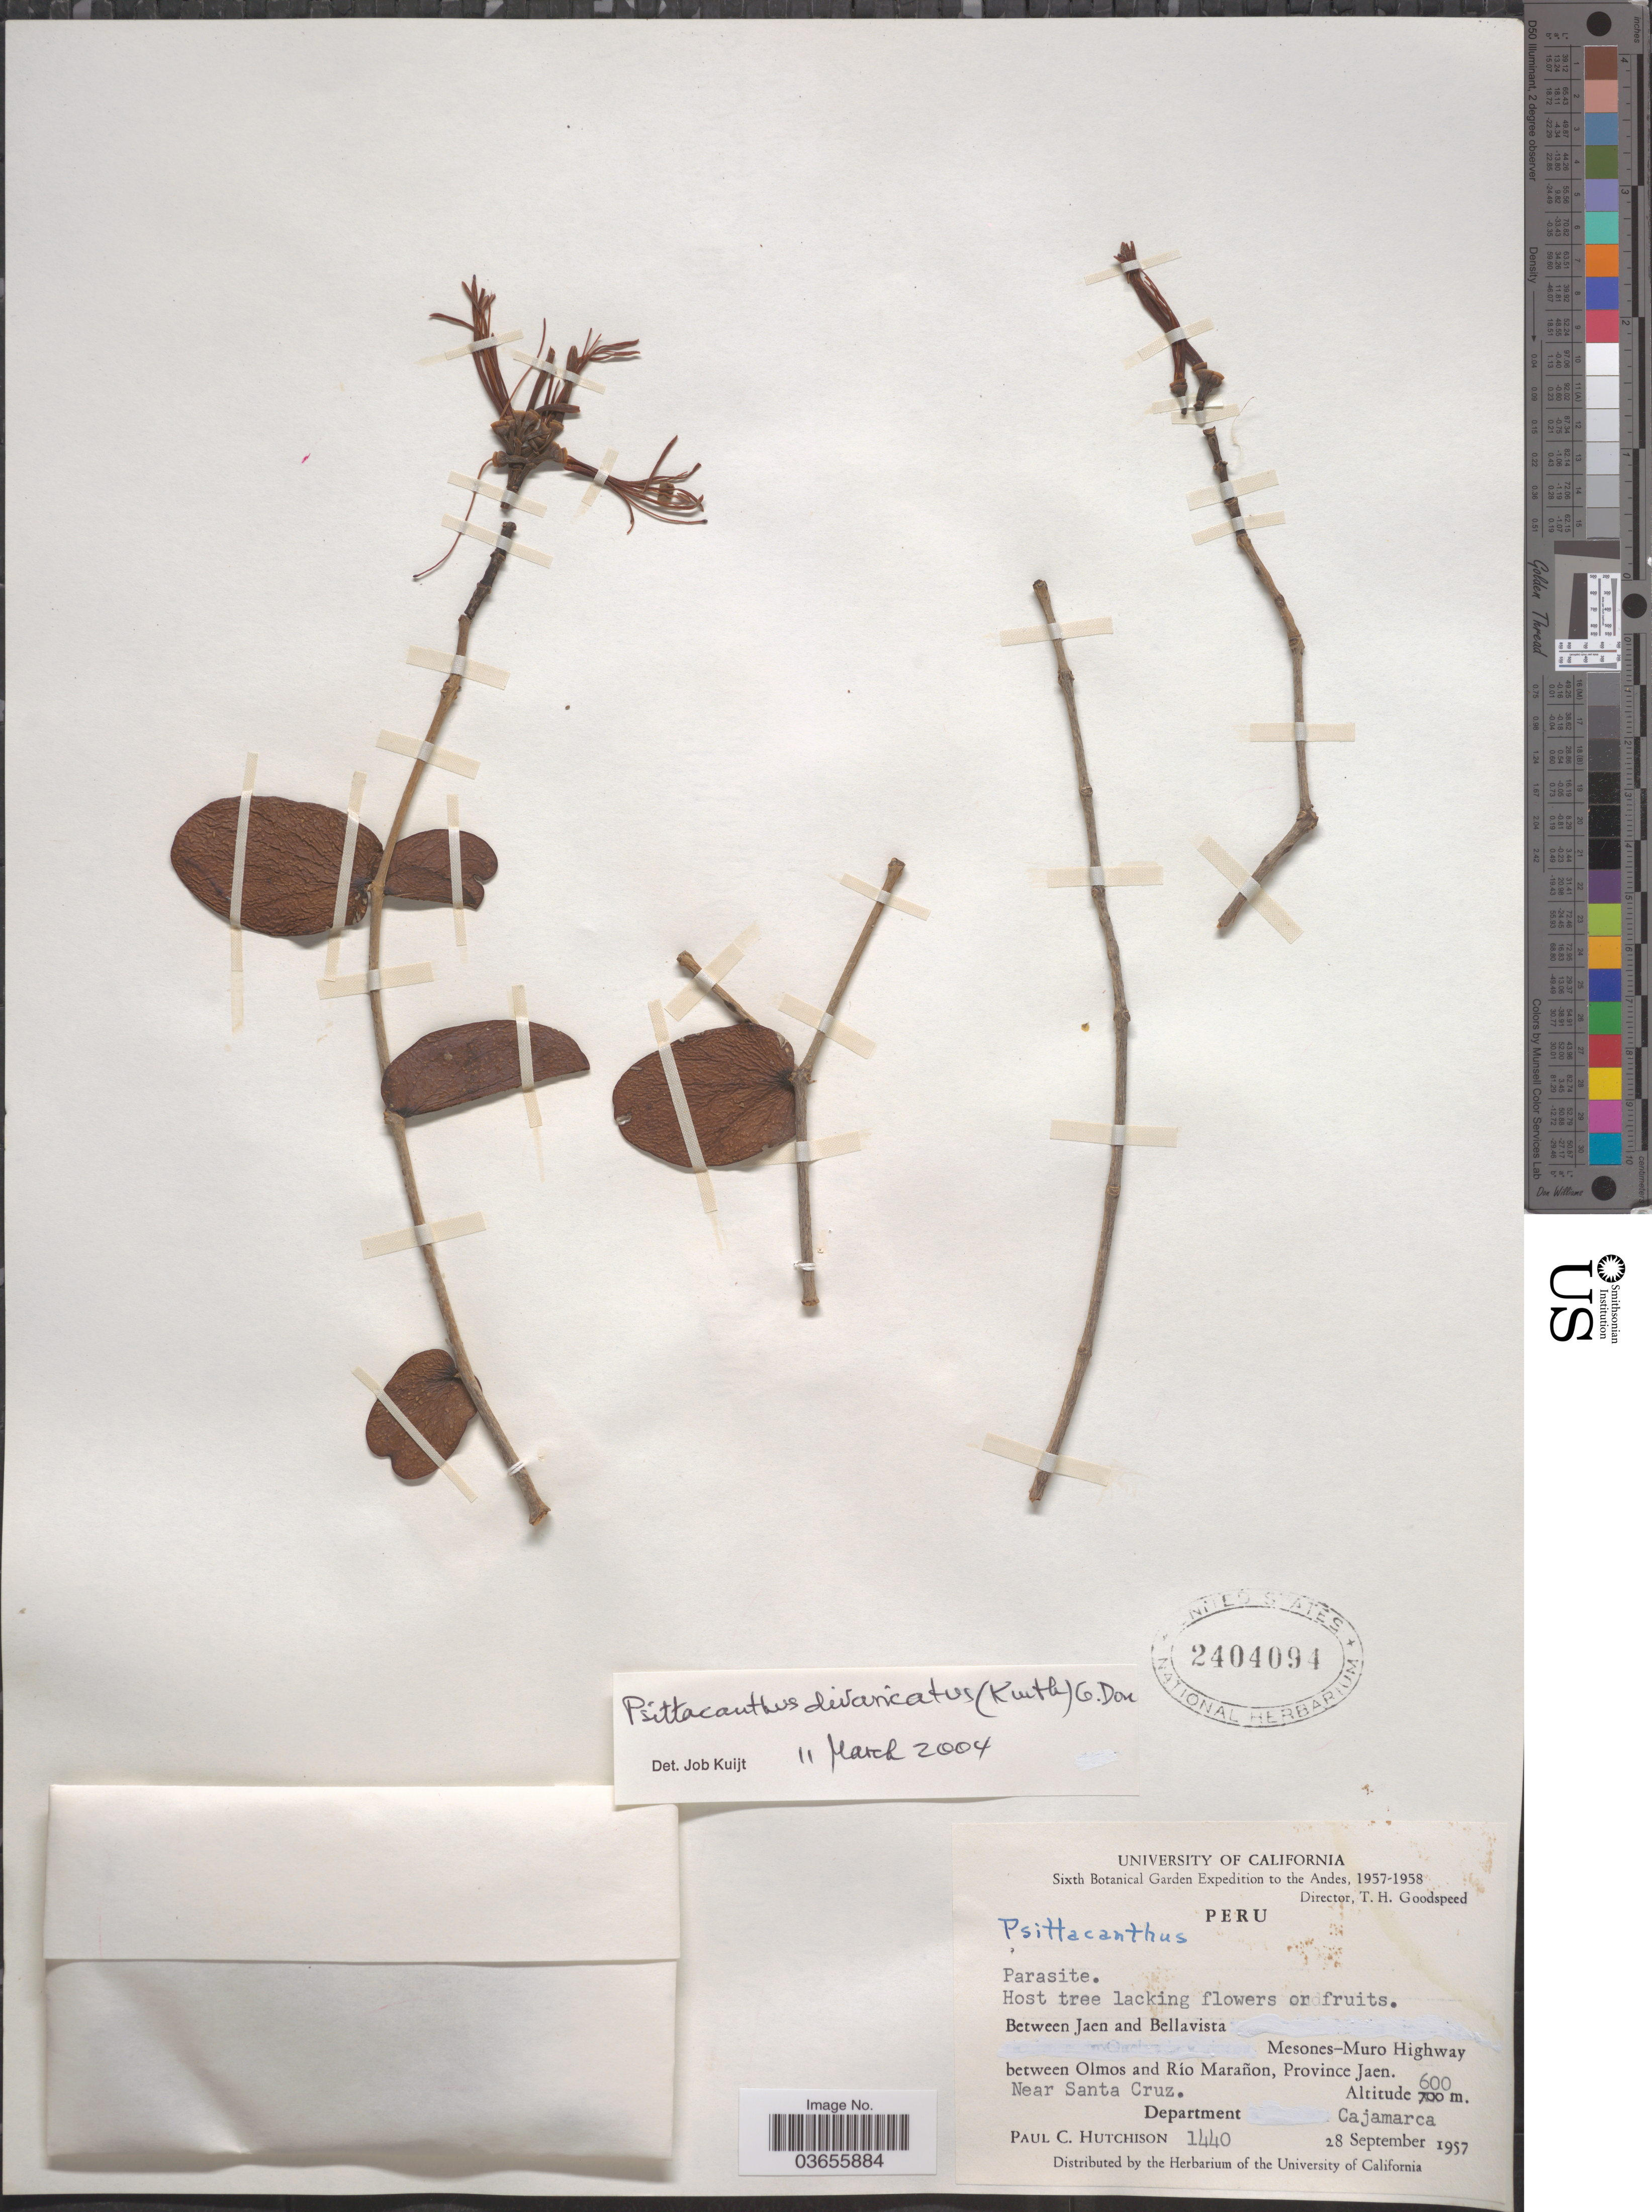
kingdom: Plantae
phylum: Tracheophyta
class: Magnoliopsida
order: Santalales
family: Loranthaceae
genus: Psittacanthus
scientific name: Psittacanthus divaricatus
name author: (Kunth) G. Don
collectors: P. C. Hutchison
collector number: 1440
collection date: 1957-09-28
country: Peru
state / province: Cajamarca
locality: Andes. Between Jaen and Bellavista. Mesones-Muro Highway between Olmos and Río Marañon, Province Jaen. Near Santa Cruz. Department Cajamarca.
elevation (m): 600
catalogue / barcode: US 2404094